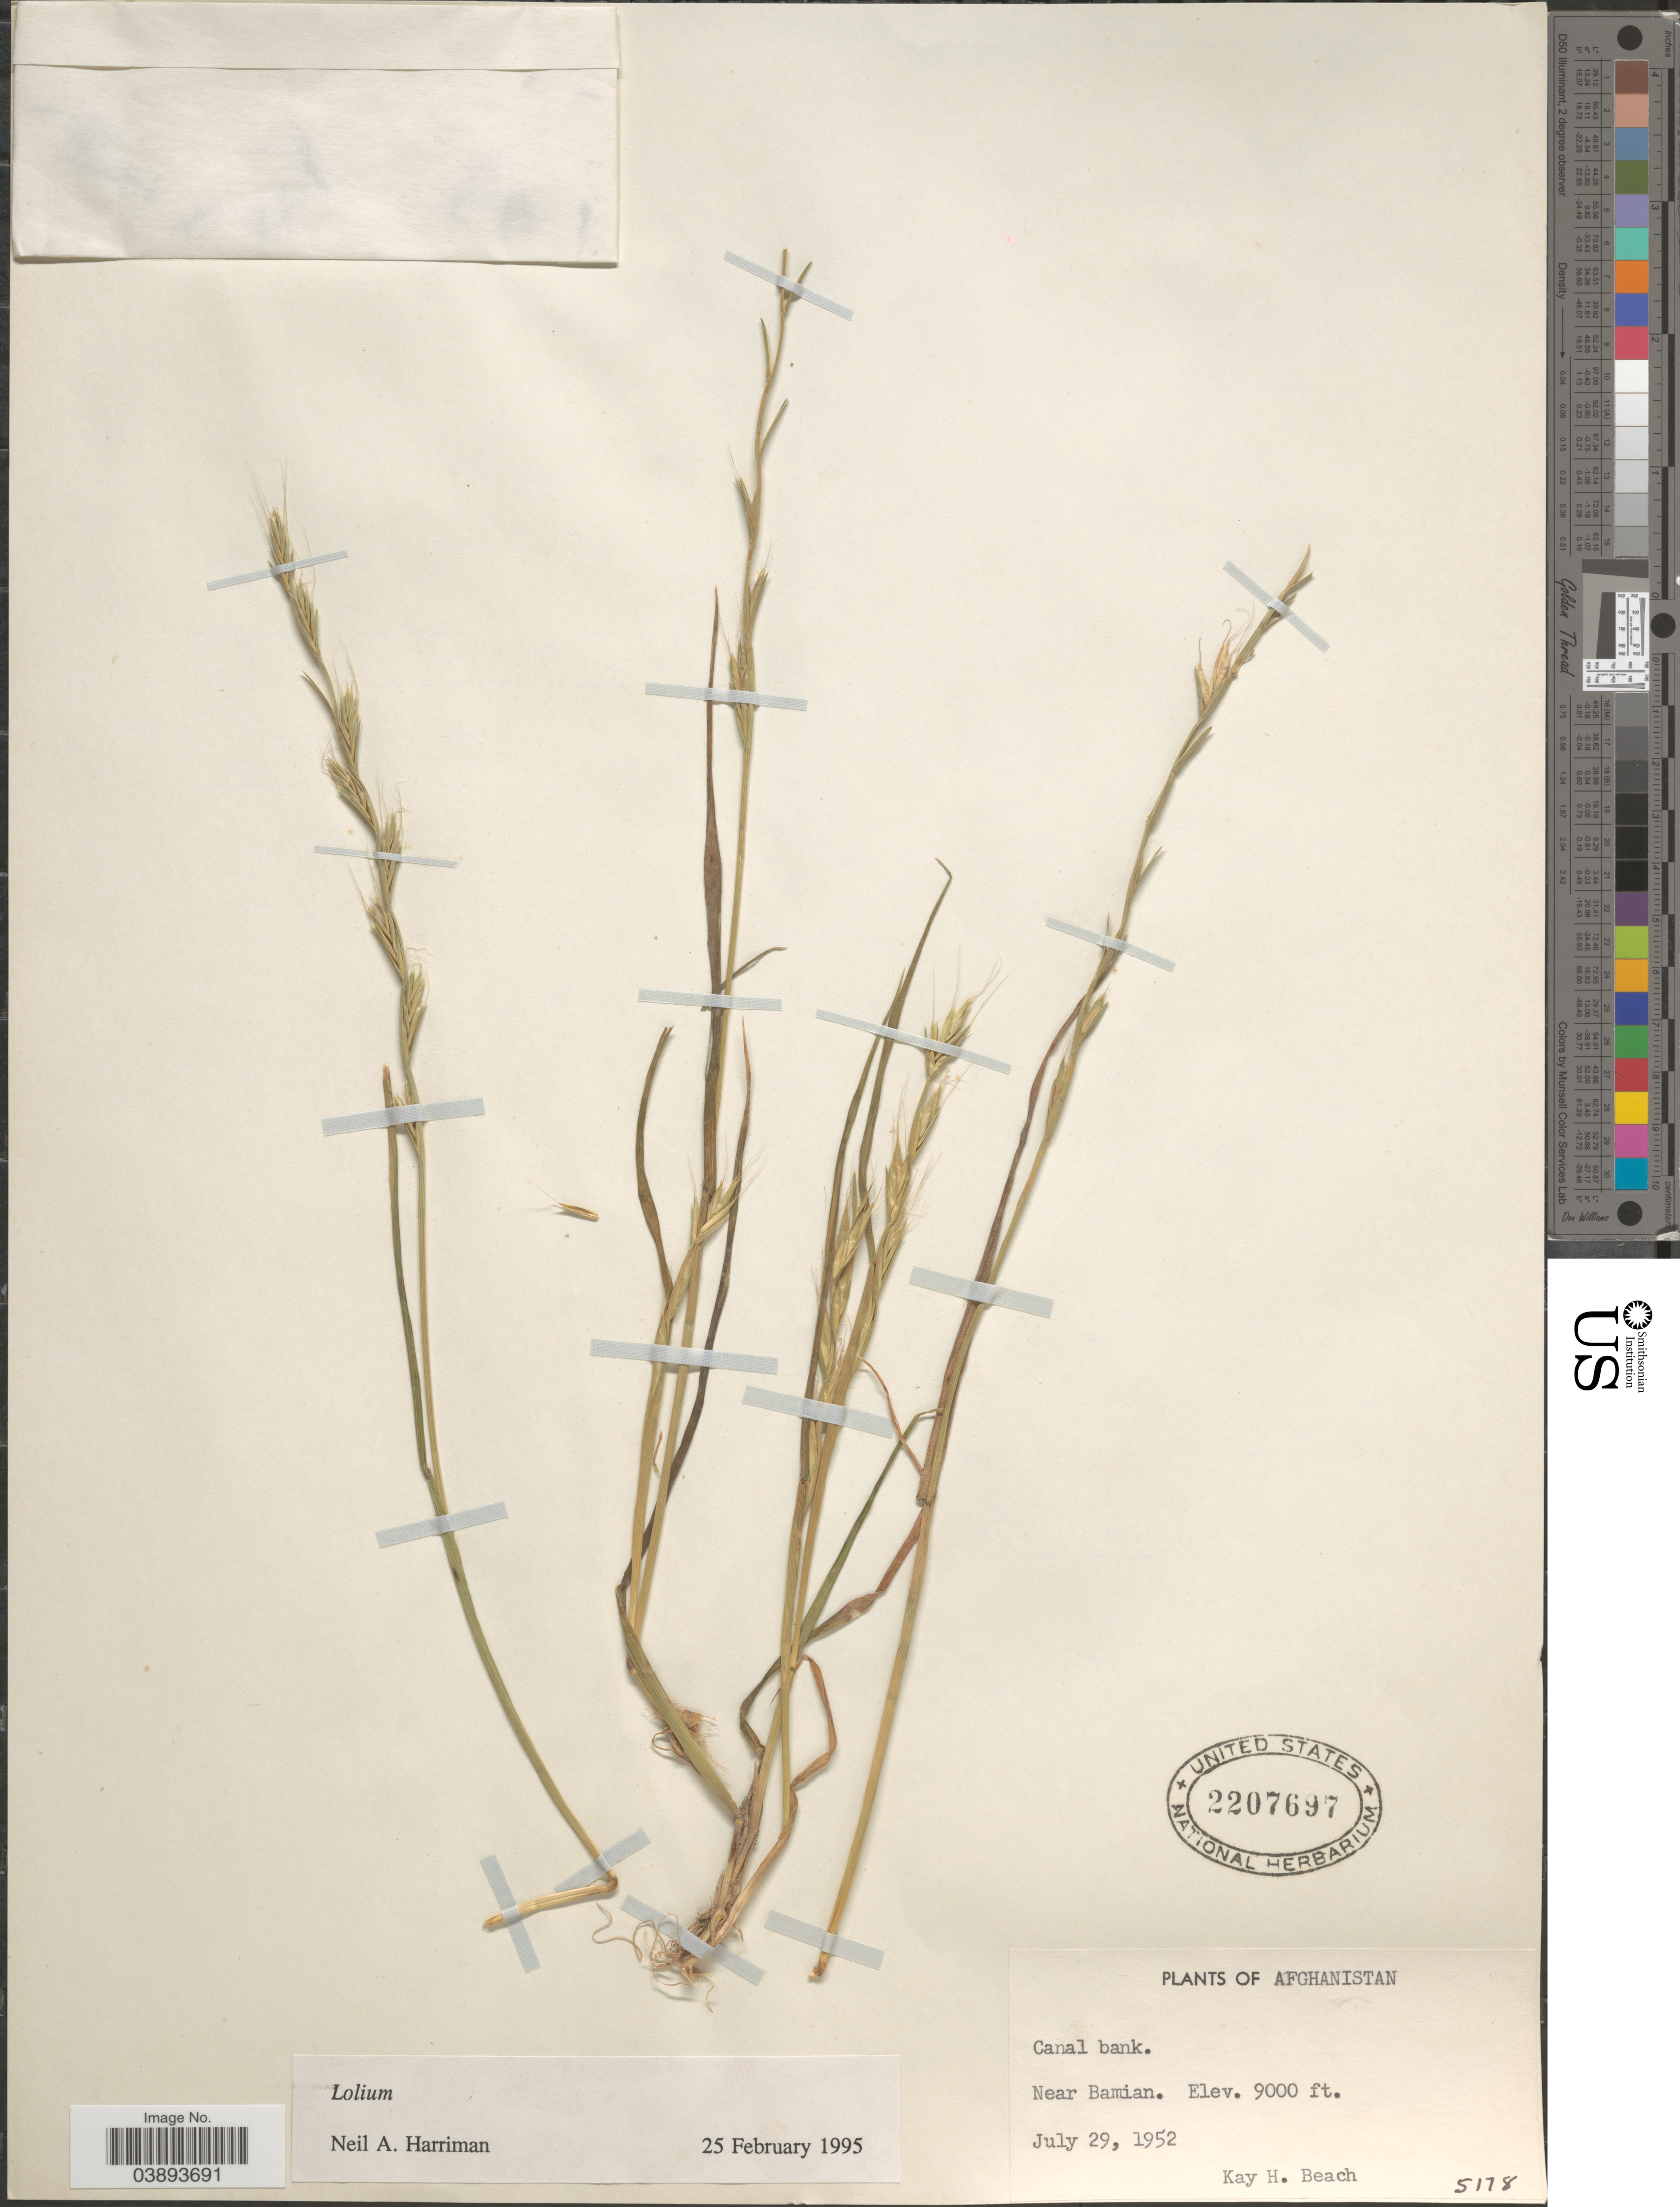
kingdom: Plantae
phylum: Tracheophyta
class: Liliopsida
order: Poales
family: Poaceae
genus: Lolium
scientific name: Lolium sp.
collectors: K. H. Beach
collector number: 5178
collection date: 1952-07-29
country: Afghanistan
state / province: Bamian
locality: Canal bank. Near Bamian.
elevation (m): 2743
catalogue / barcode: US 2207697